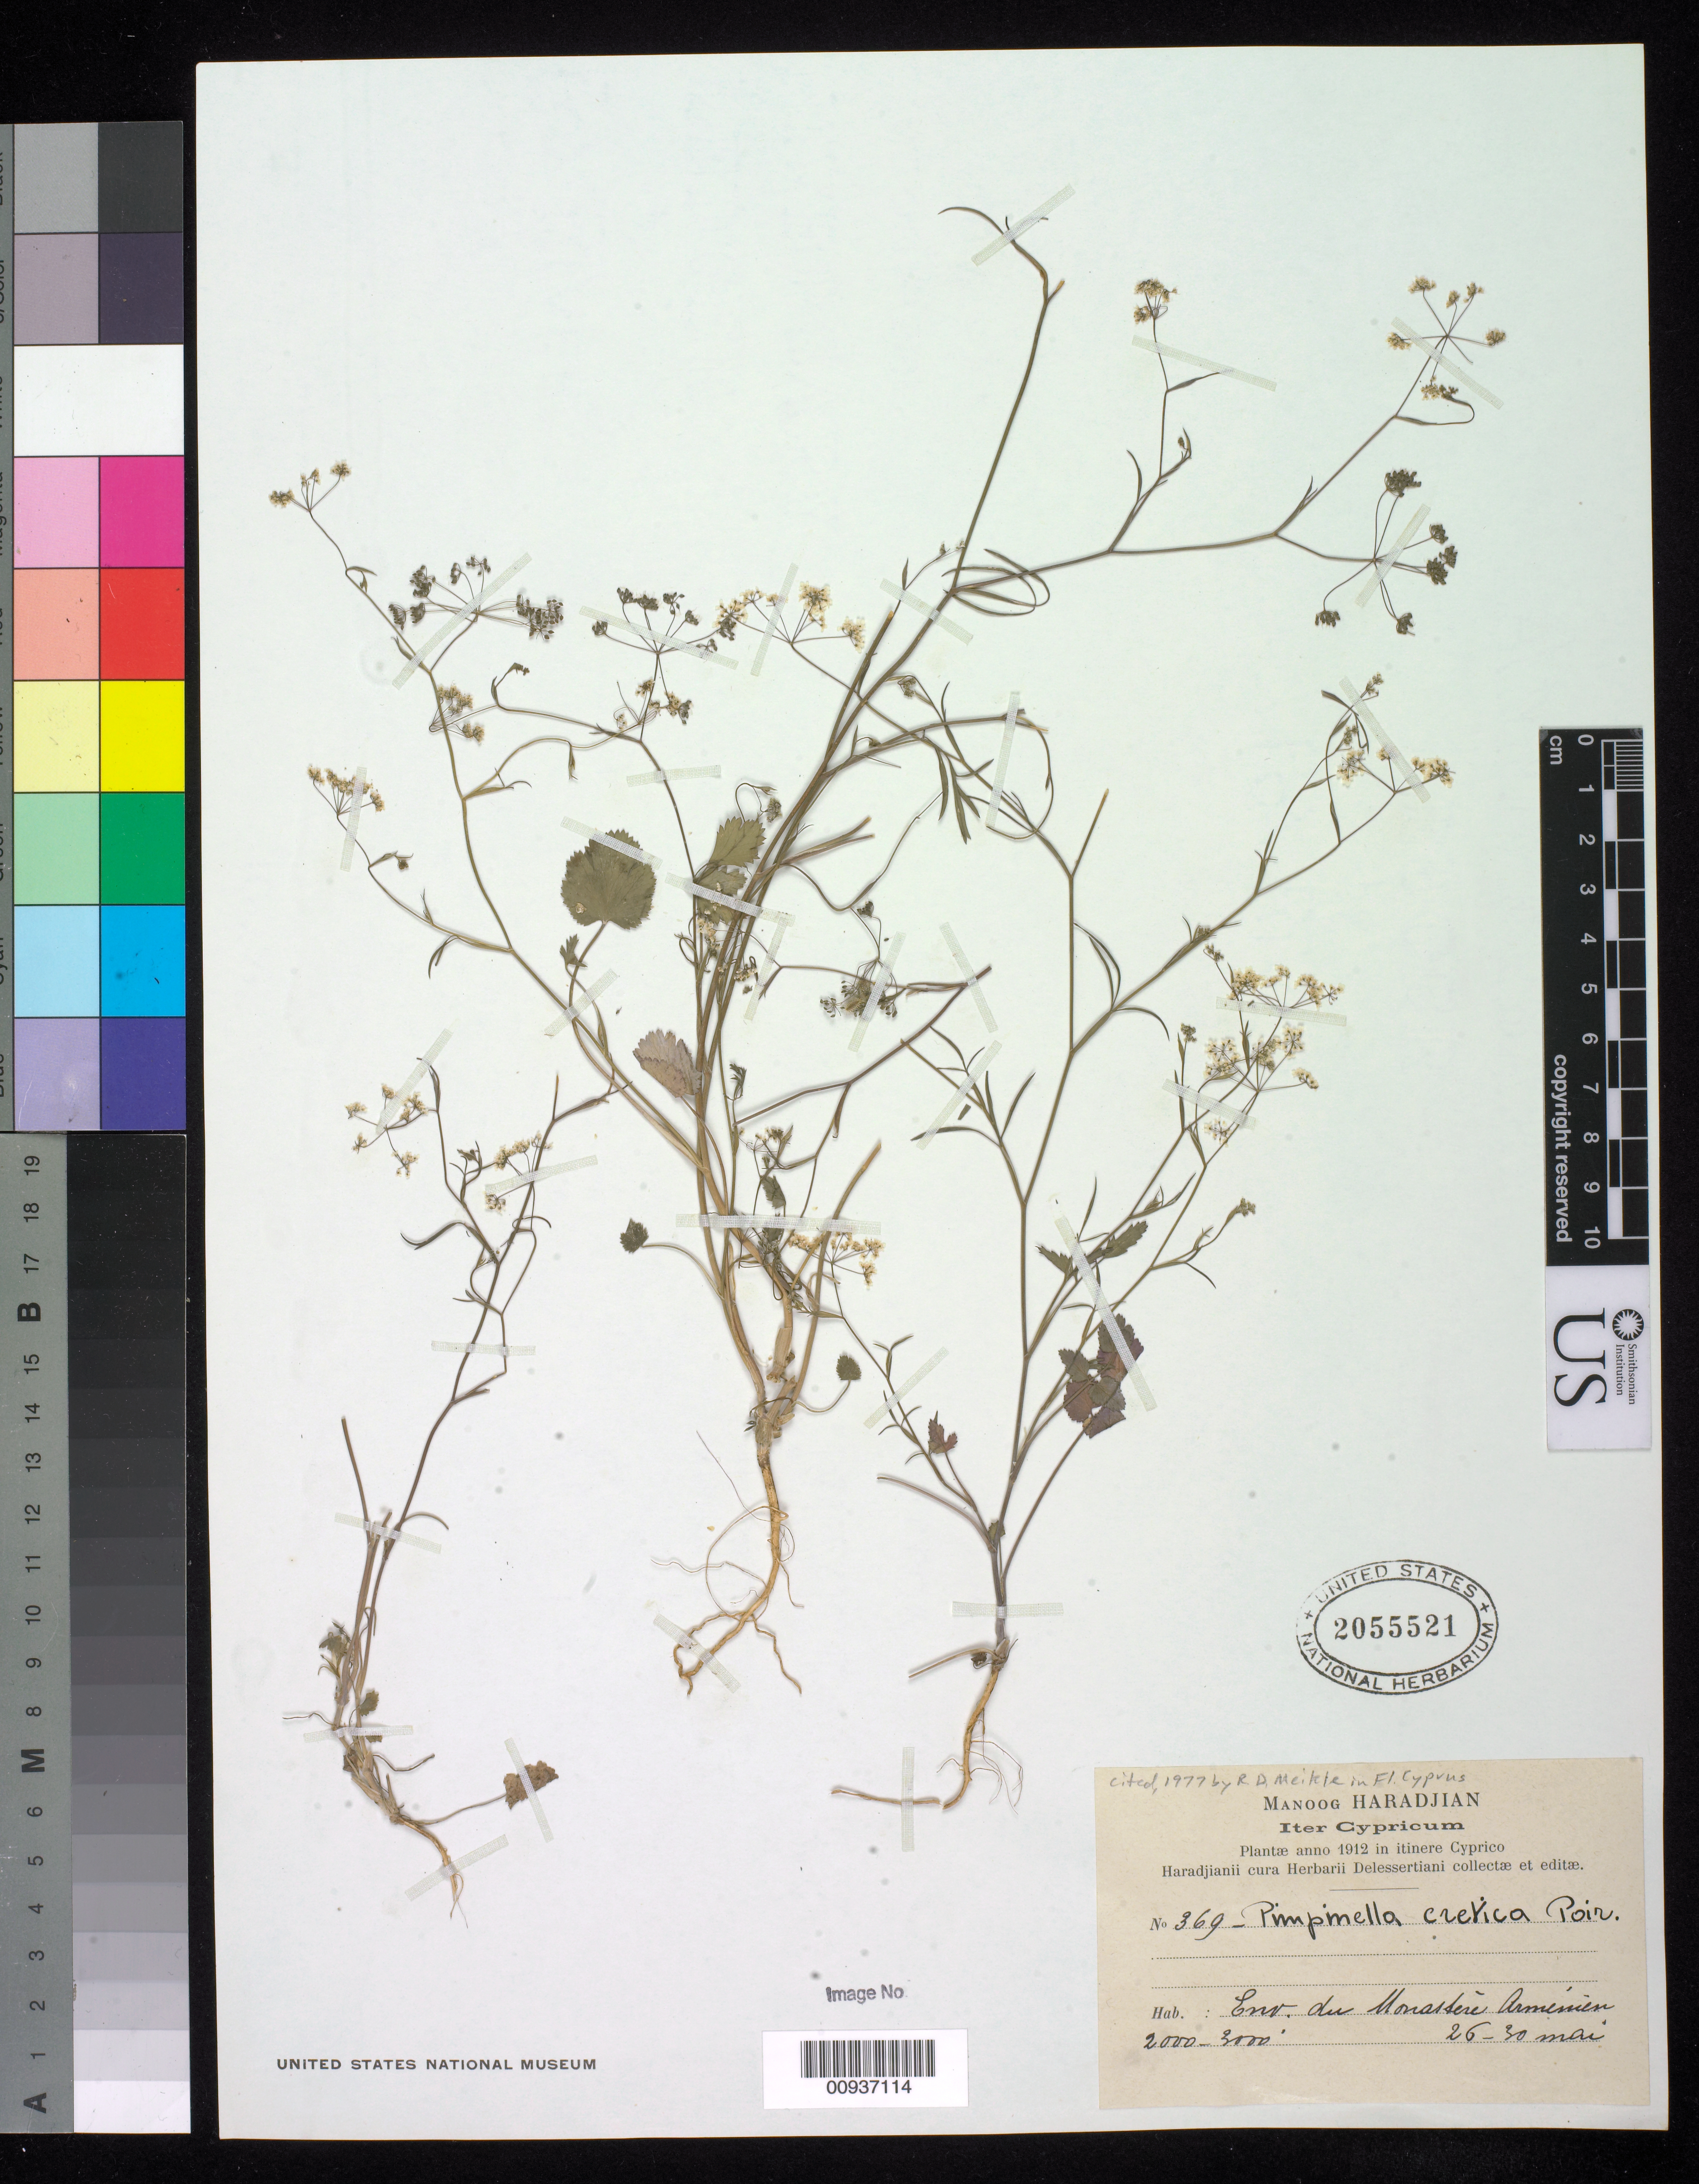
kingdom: Plantae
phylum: Tracheophyta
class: Magnoliopsida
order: Apiales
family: Apiaceae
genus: Pimpinella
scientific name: Pimpinella cretica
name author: Poir.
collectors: M. Haradjian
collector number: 369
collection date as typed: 26 May 1912 to 30 May 1912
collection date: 1912-05-26/1912-05-30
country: Cyprus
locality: Env. Du Monasfere Armemien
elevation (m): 610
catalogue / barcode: US 2055521